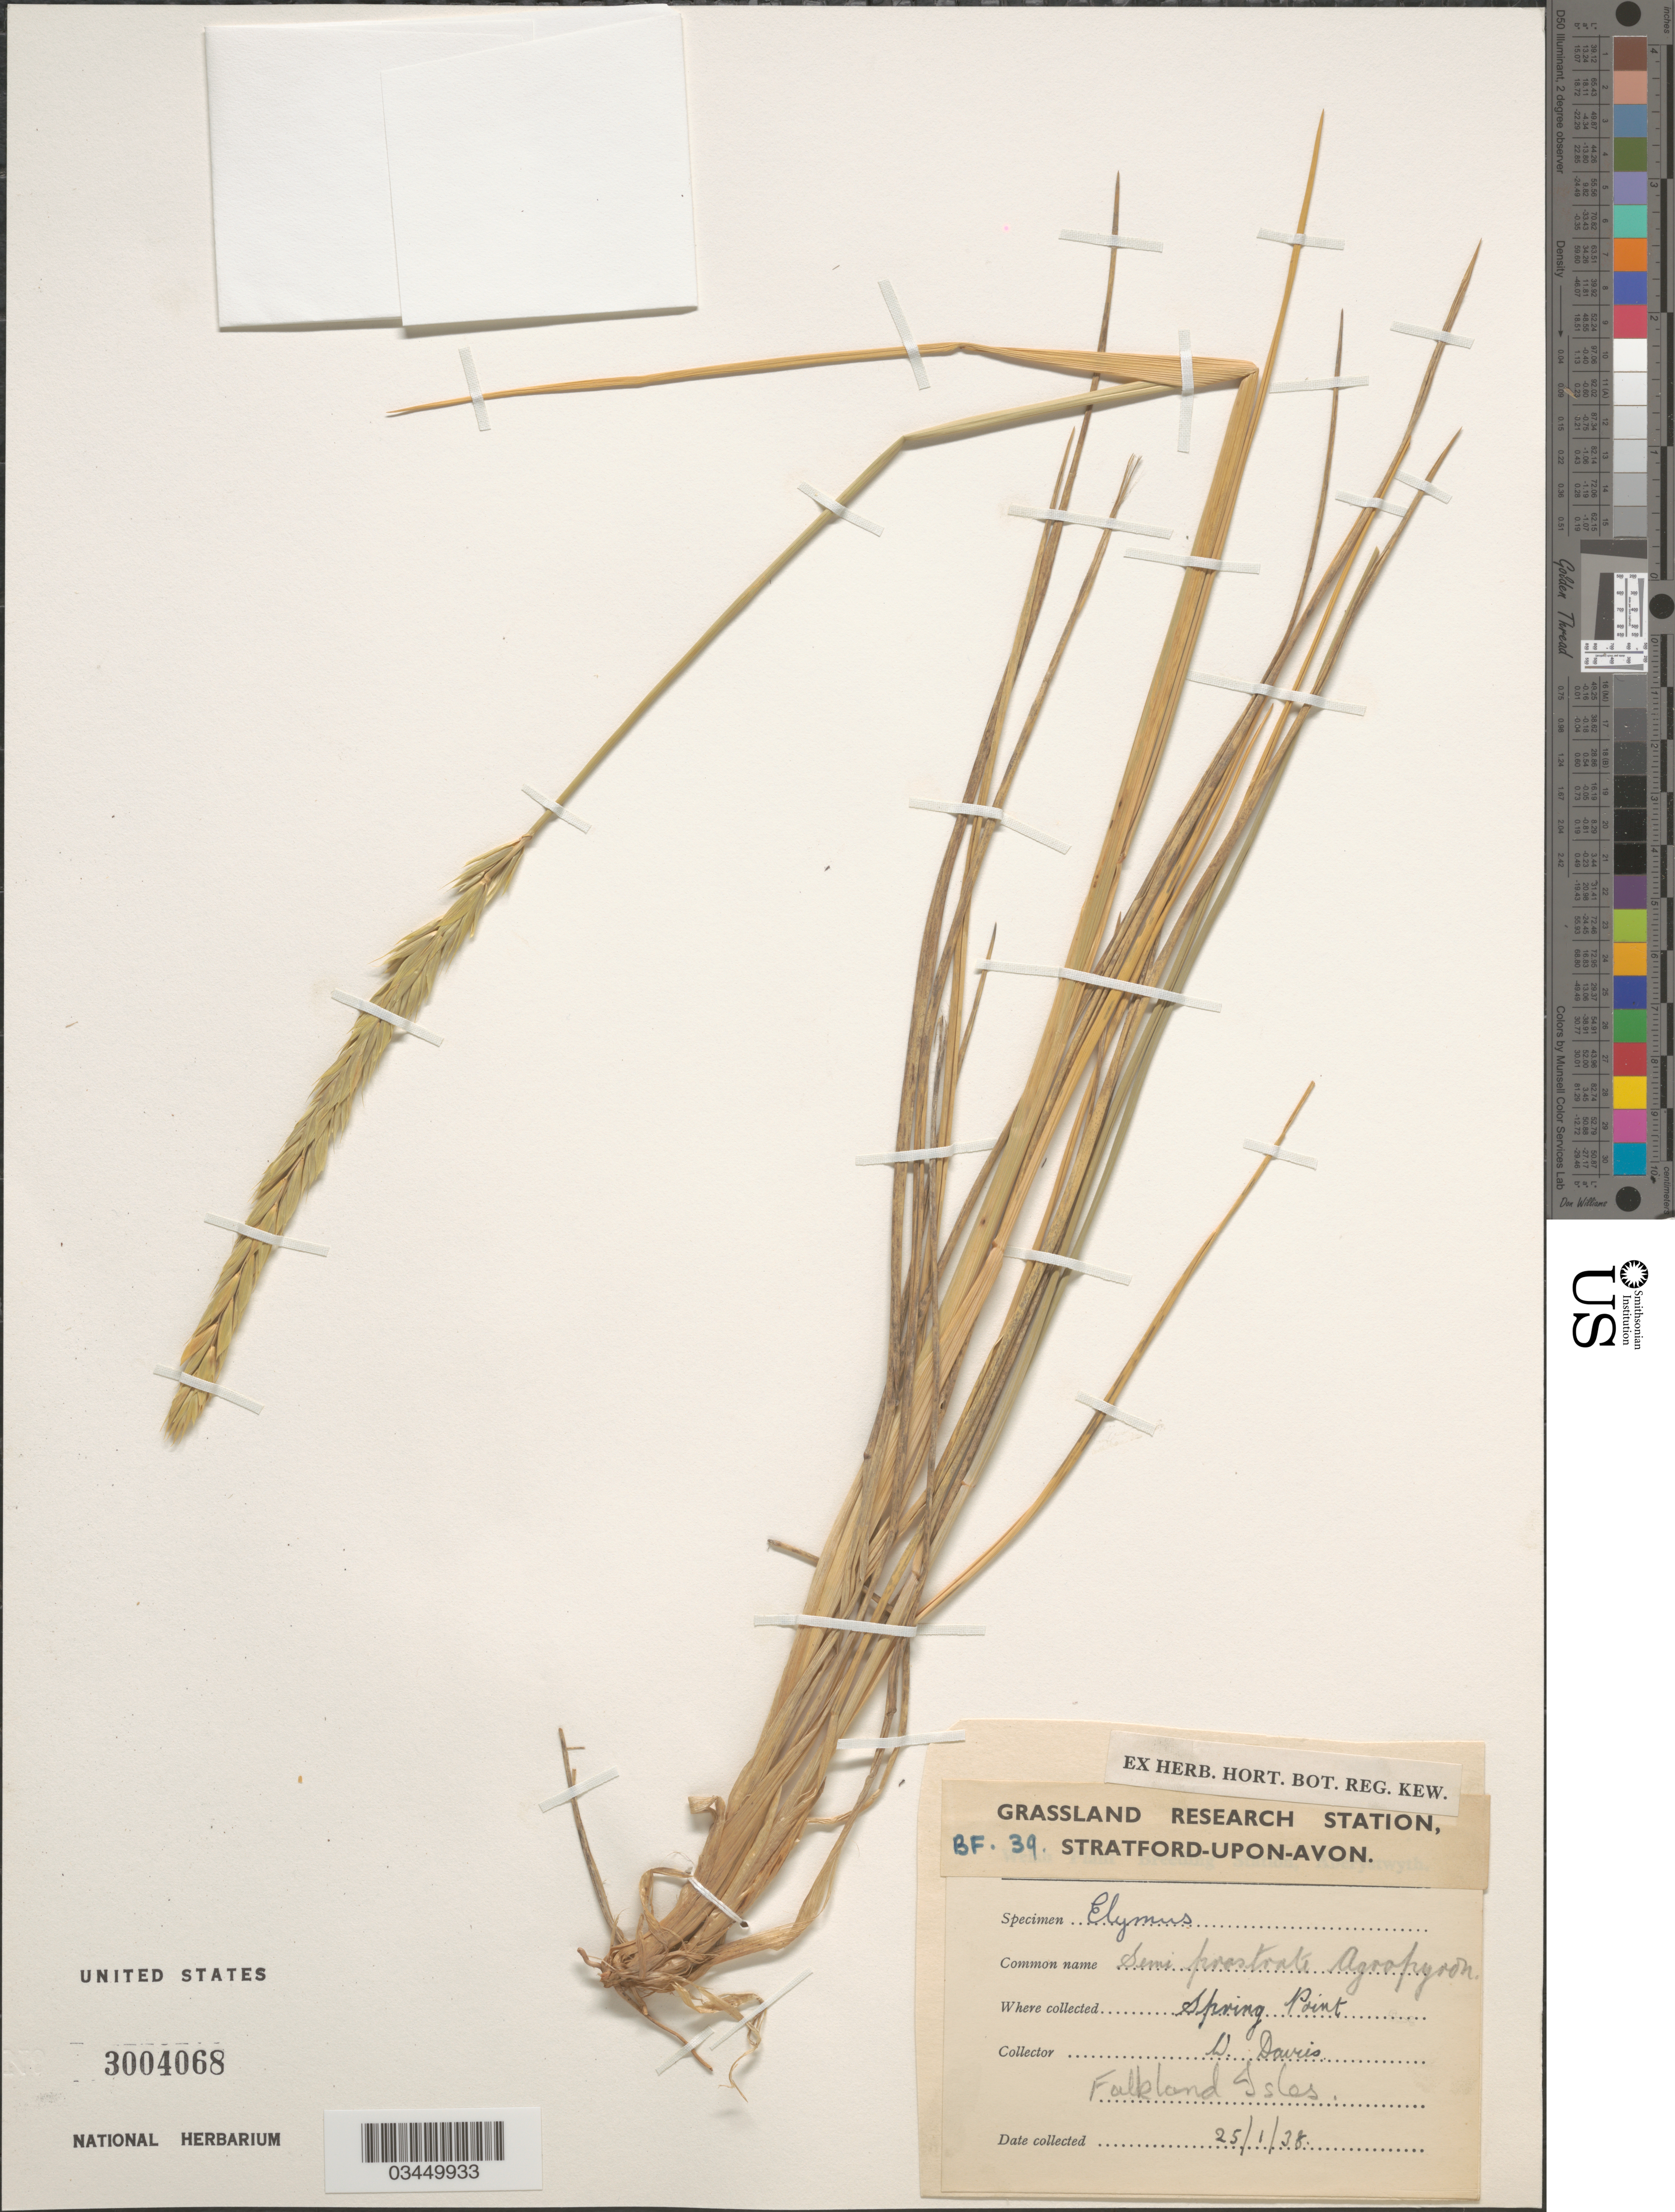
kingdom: Plantae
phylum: Tracheophyta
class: Liliopsida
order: Poales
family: Poaceae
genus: Elymus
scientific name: Elymus sp.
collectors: W. Davis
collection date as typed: Transcribed d/m/y: 25/1/38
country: Falkland Islands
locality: Spring Point.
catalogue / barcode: US 3004068